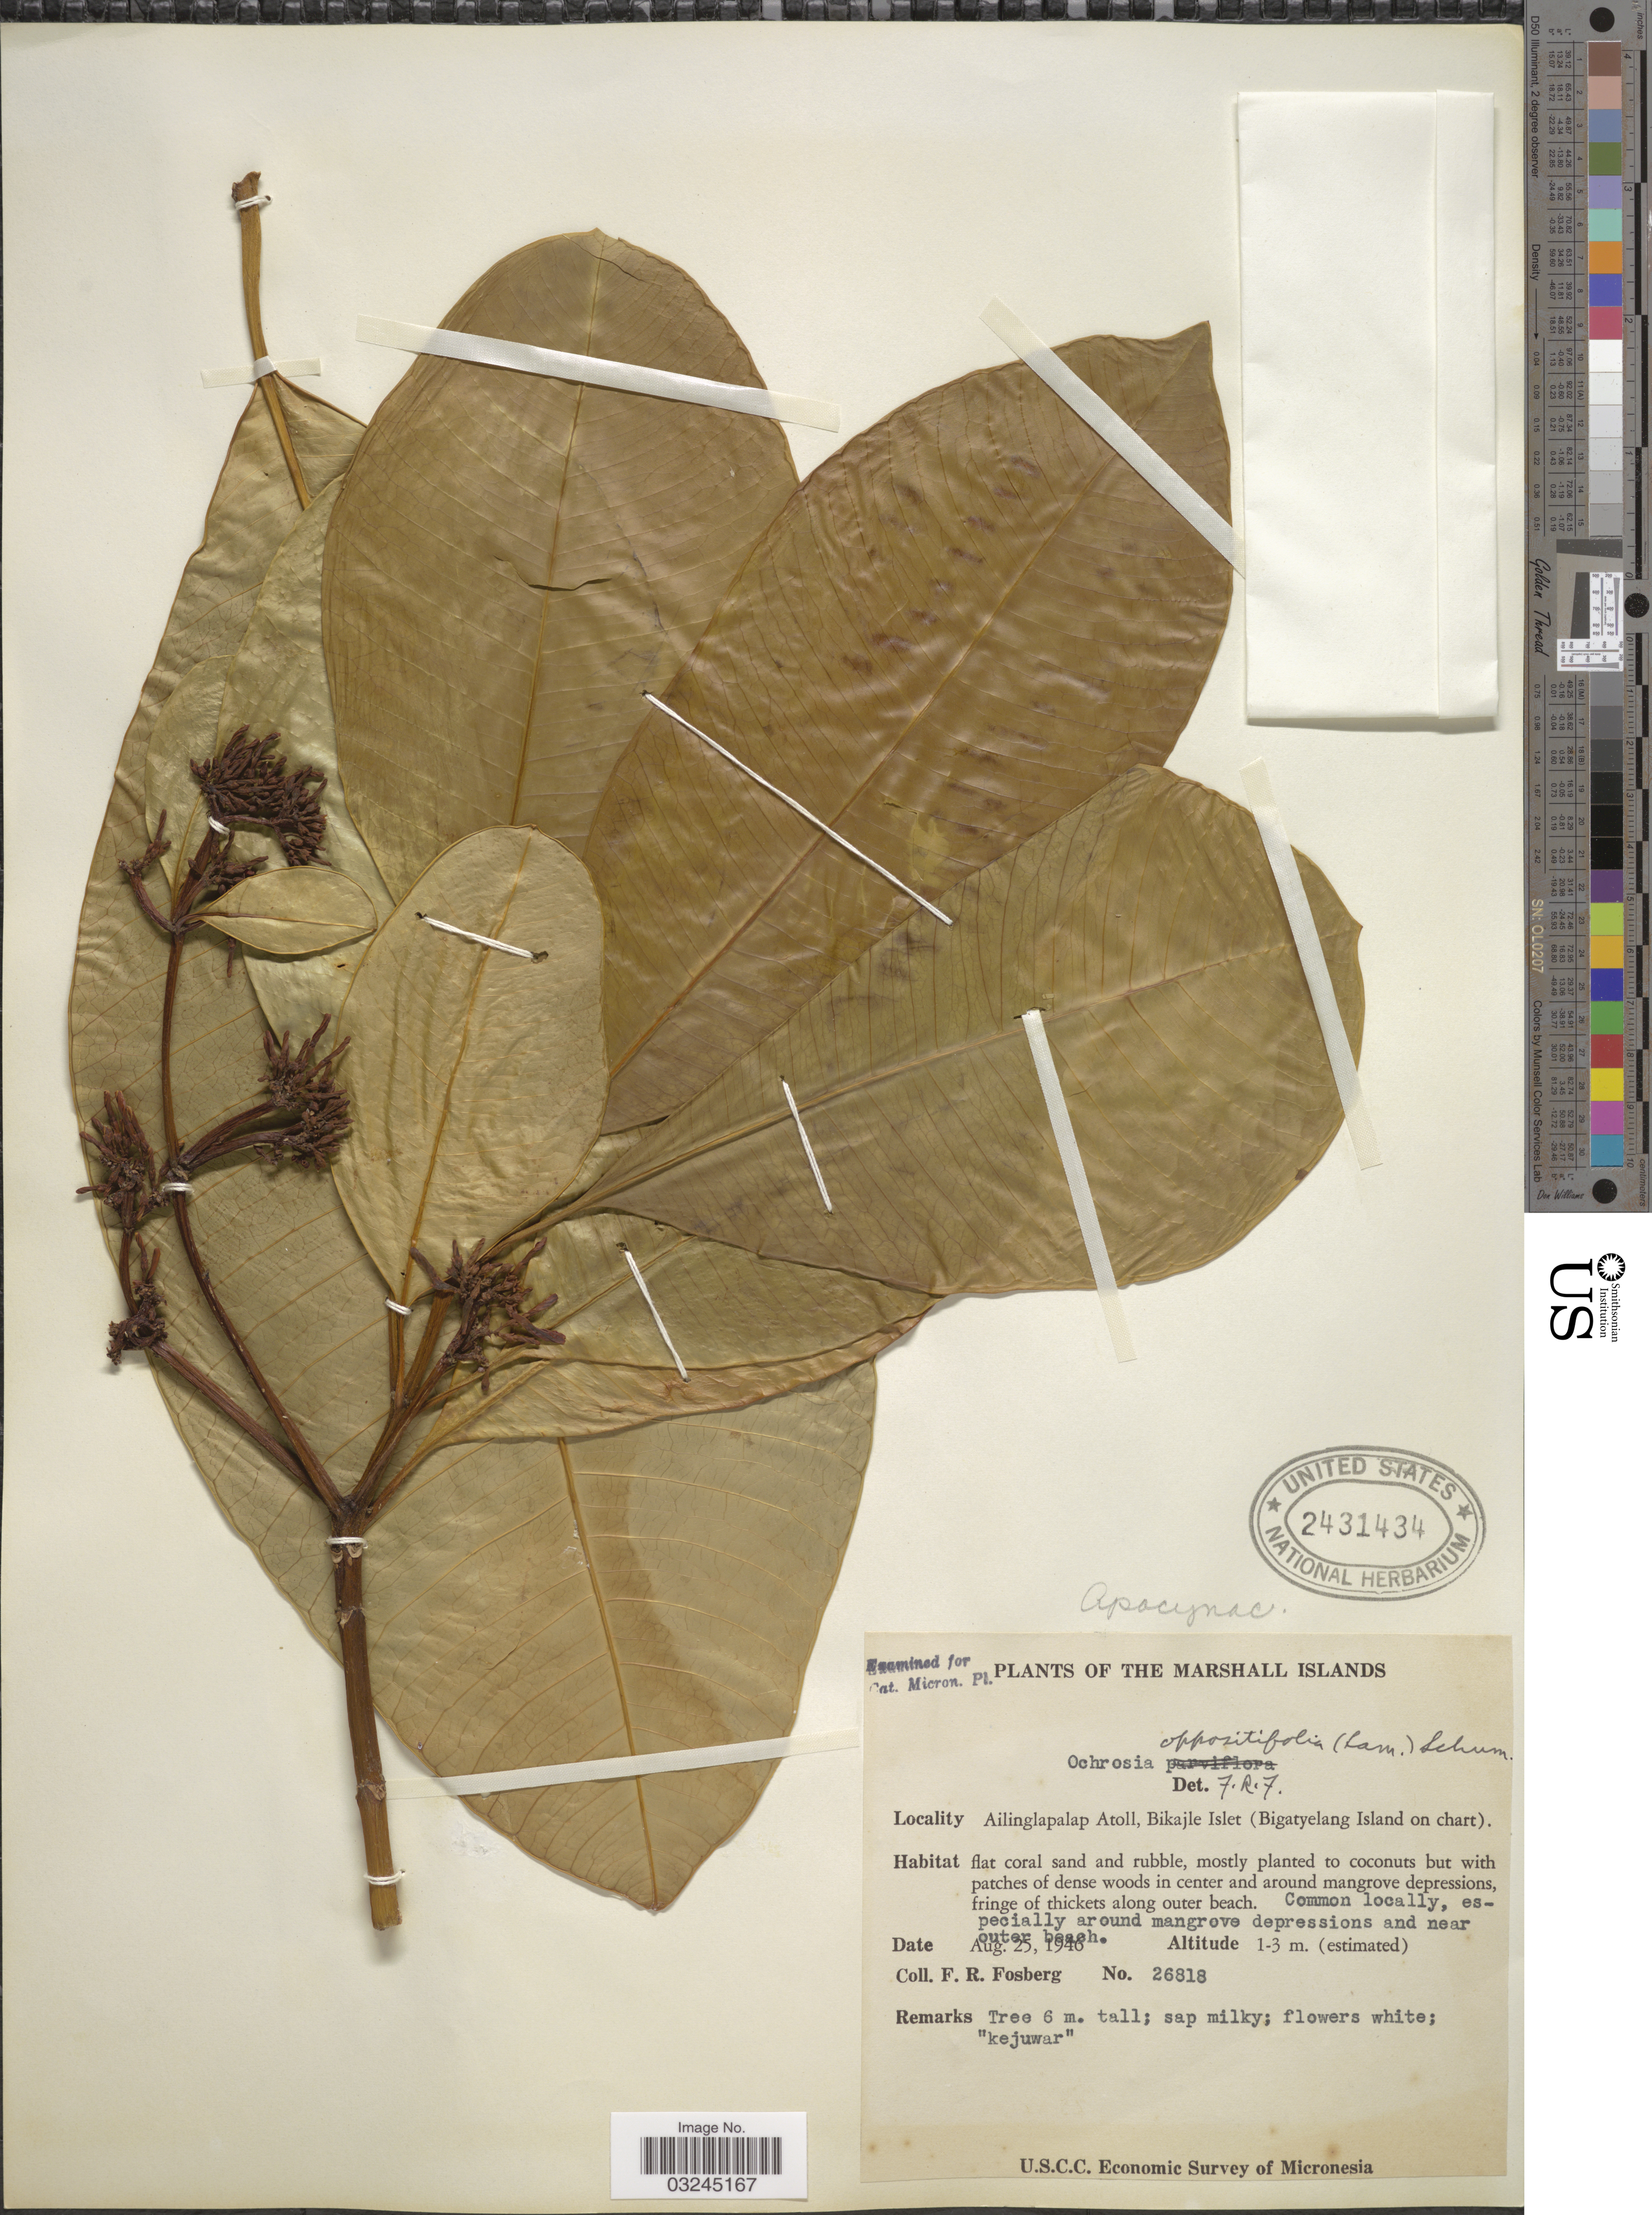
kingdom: Plantae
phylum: Tracheophyta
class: Magnoliopsida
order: Gentianales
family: Apocynaceae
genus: Ochrosia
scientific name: Ochrosia oppositifolia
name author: (Lam.) K. Schum.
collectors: F. R. Fosberg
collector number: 26818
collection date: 1946-08-25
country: Marshall Islands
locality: Ailinglapalap Atoll, Bikajle Islet (Bigatyelang Island on chart).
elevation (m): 1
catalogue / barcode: US 2431434